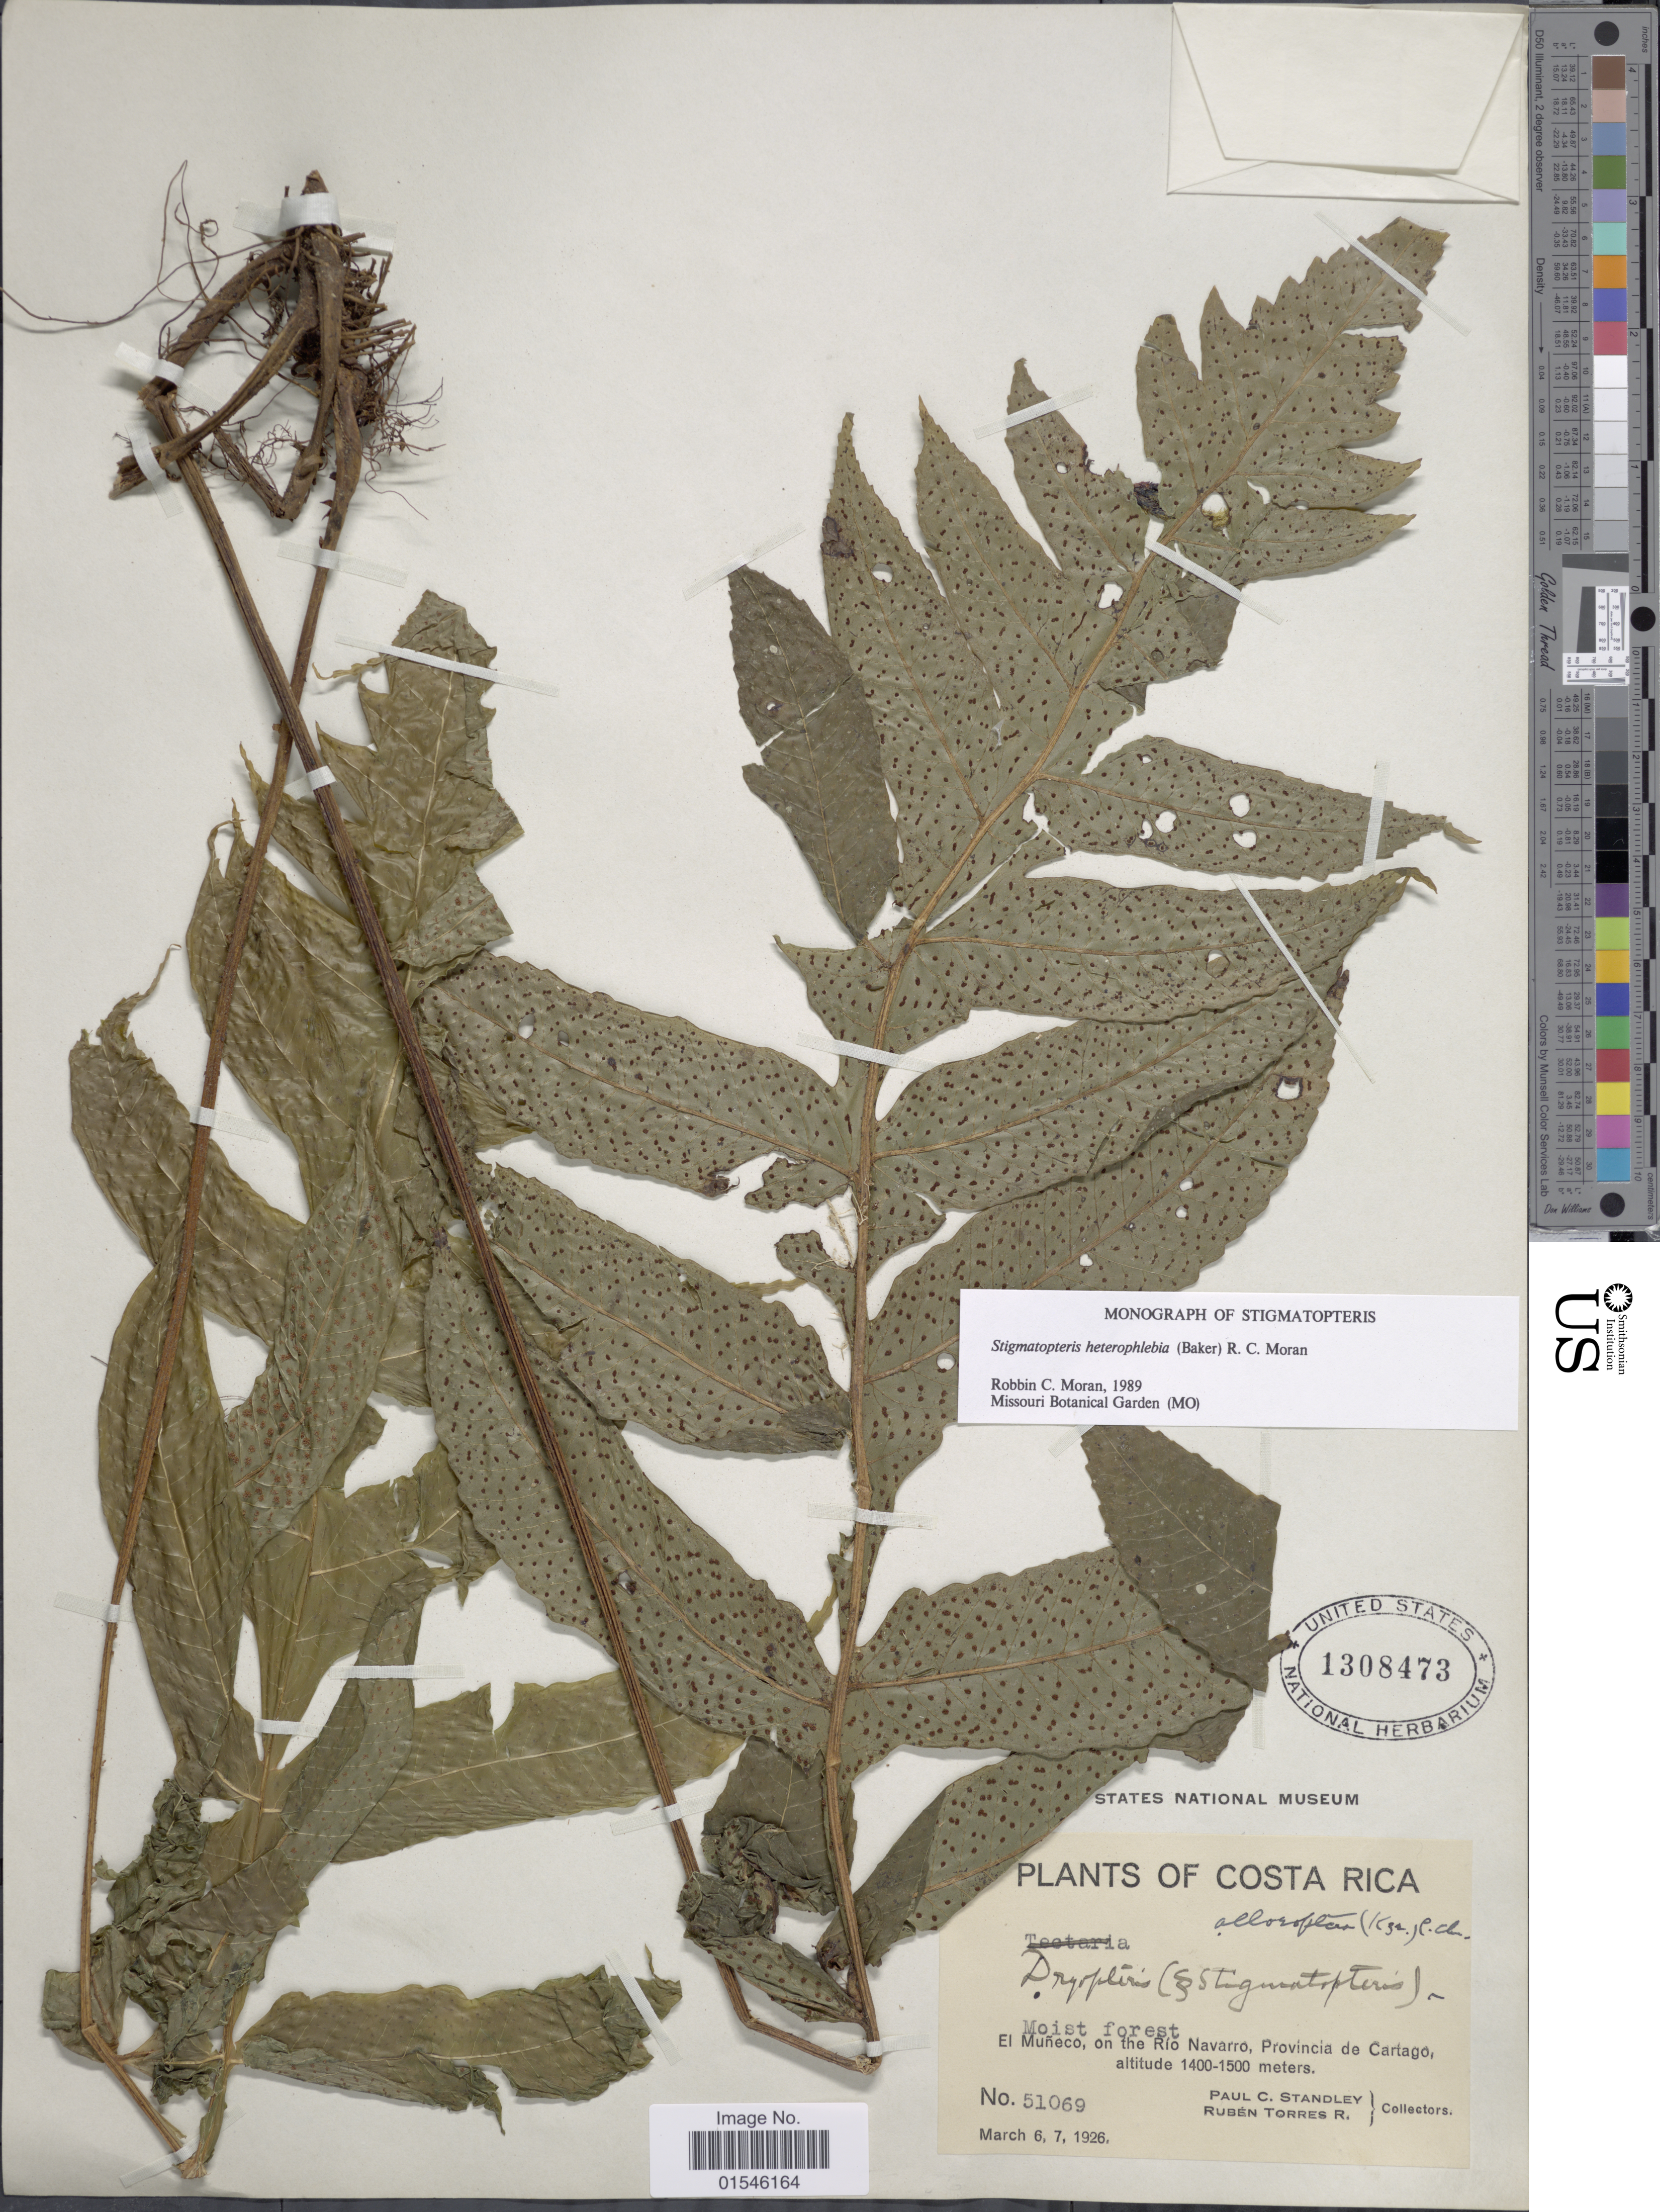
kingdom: Plantae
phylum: Tracheophyta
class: Polypodiopsida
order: Polypodiales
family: Dryopteridaceae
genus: Stigmatopteris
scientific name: Stigmatopteris heterophlebia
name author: (Baker) R.C. Moran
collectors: P. C. Standley & R. Torres Rojas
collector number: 5169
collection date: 1926-03-06/1926-03-07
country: Costa Rica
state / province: Cartago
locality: El Muñeco, on the Rio Navarro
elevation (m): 1400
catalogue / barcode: US 1308473